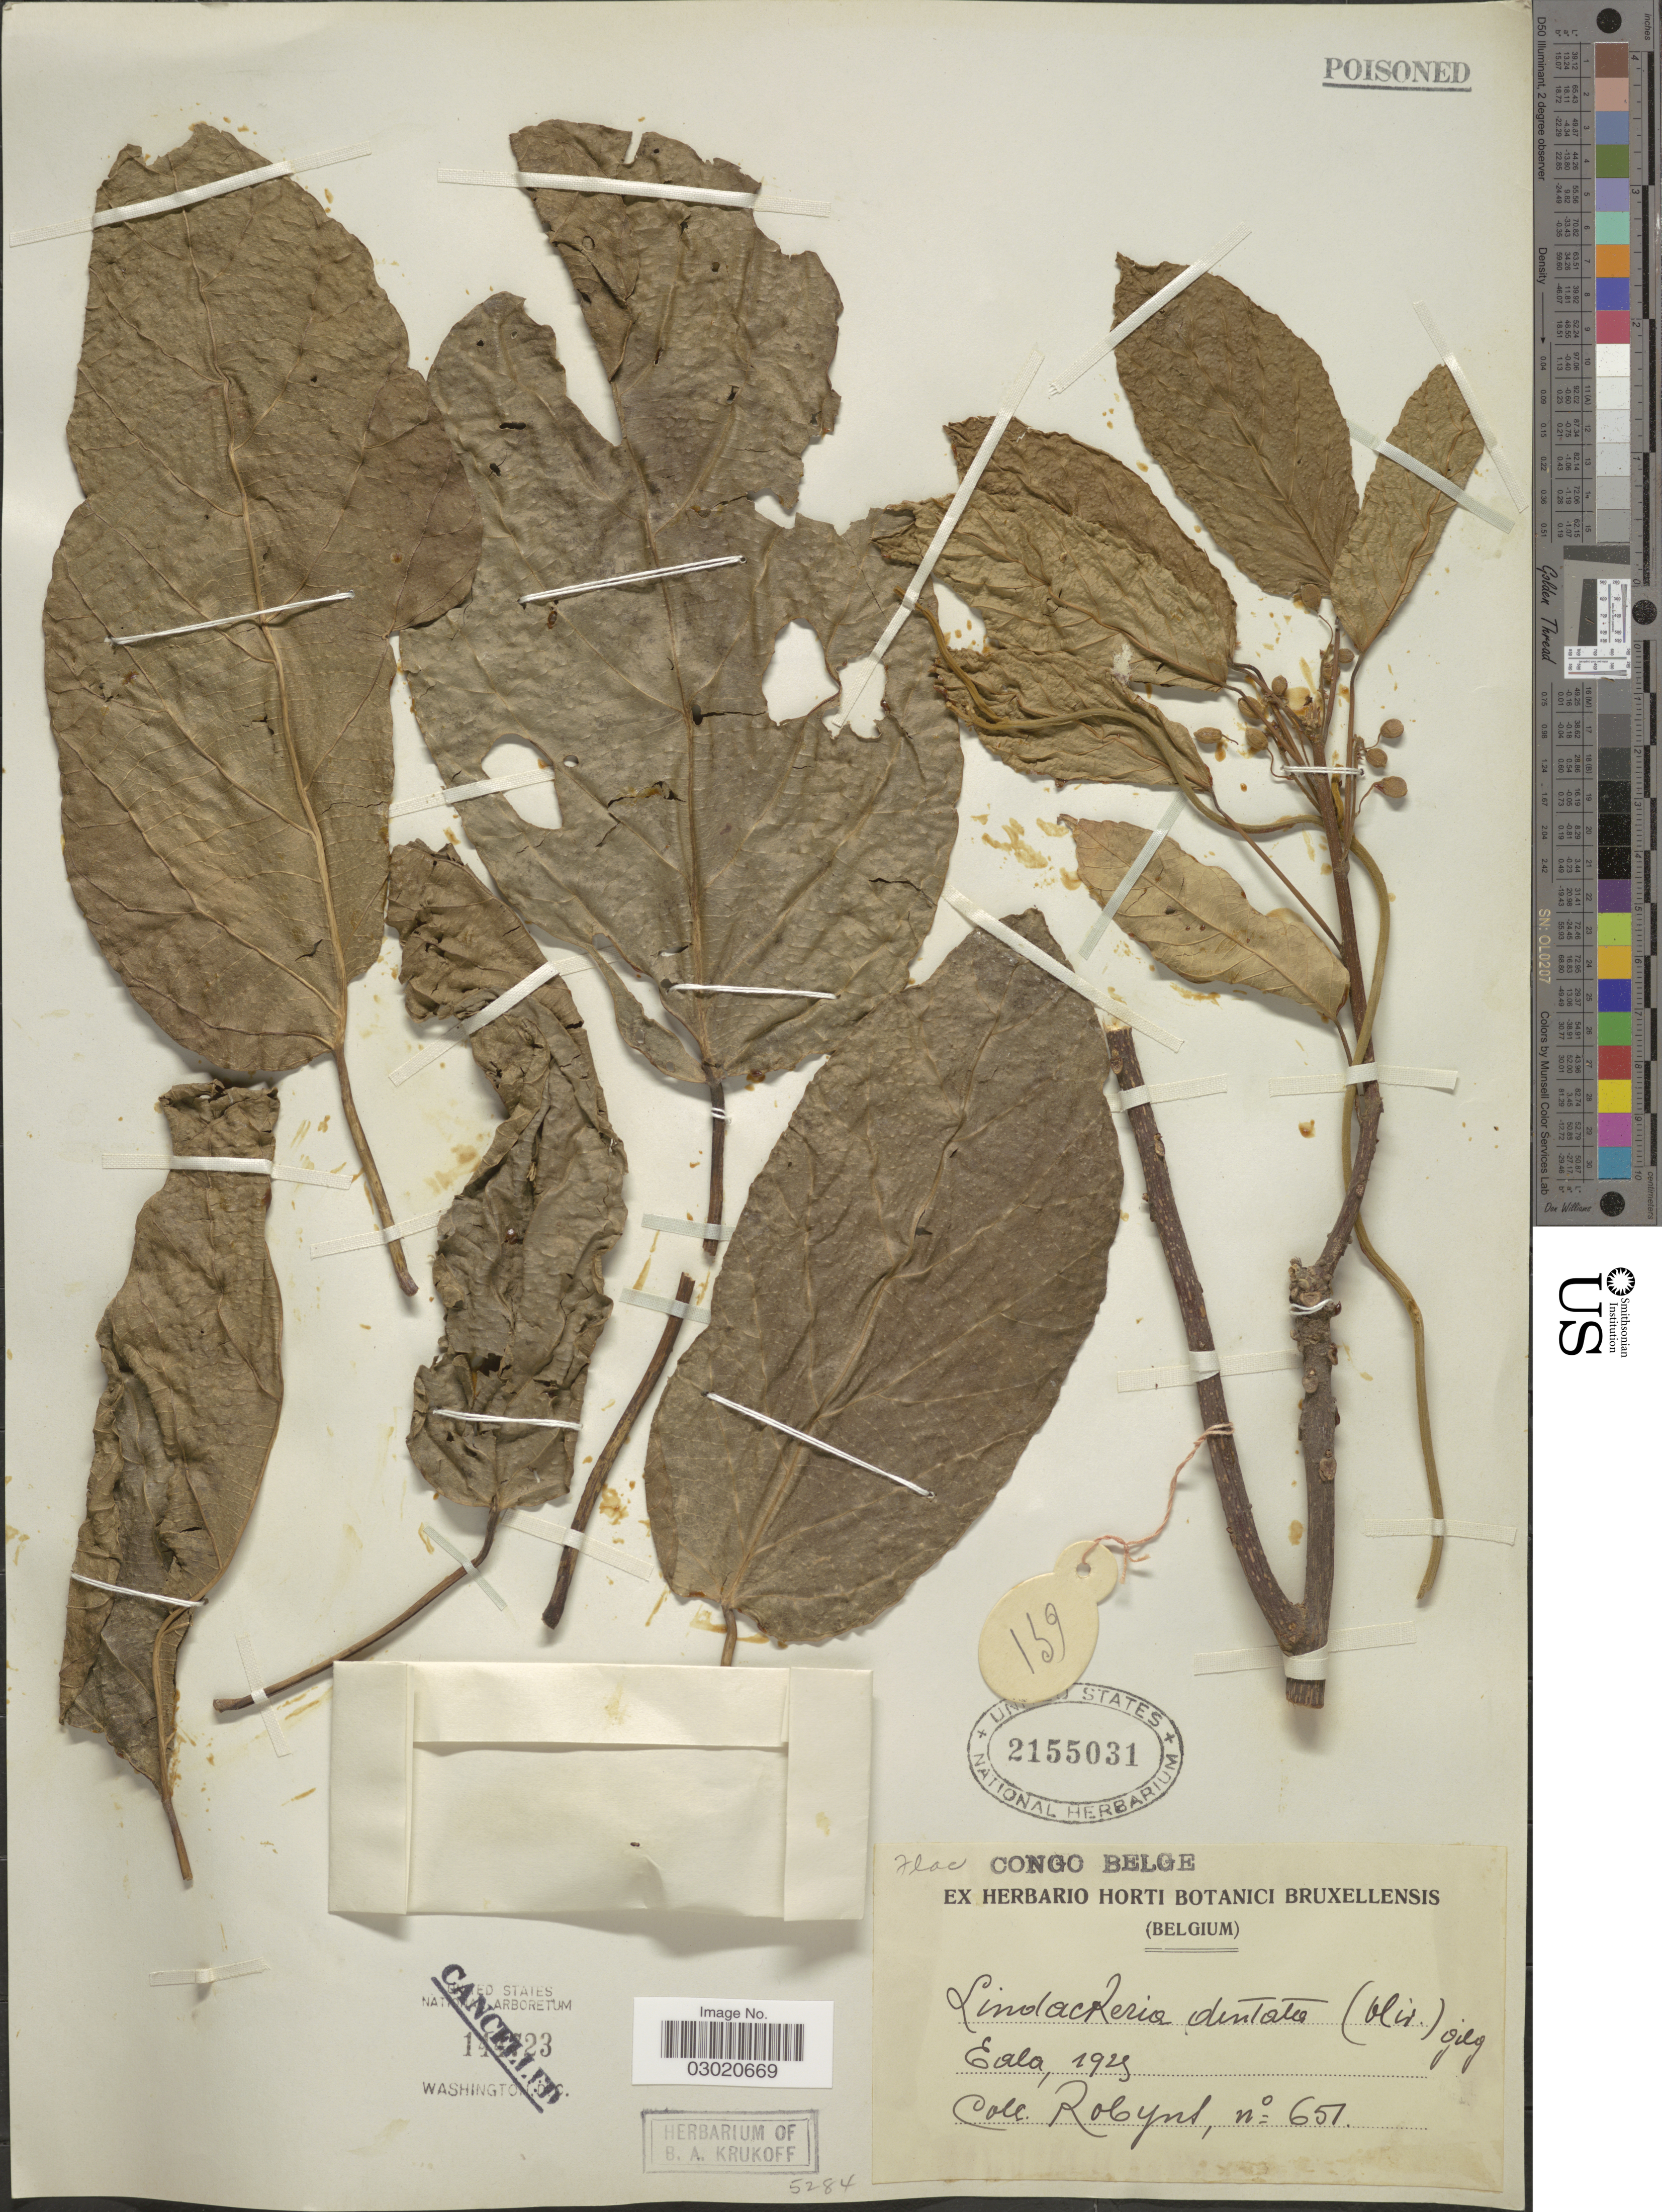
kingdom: Plantae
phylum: Tracheophyta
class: Magnoliopsida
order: Malpighiales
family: Salicaceae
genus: Oncoba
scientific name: Oncoba dentata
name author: Oliv.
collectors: -. Robyns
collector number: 651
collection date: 1925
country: Congo, Democratic Republic of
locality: Congo Belge, Eala.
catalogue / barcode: US 2155031